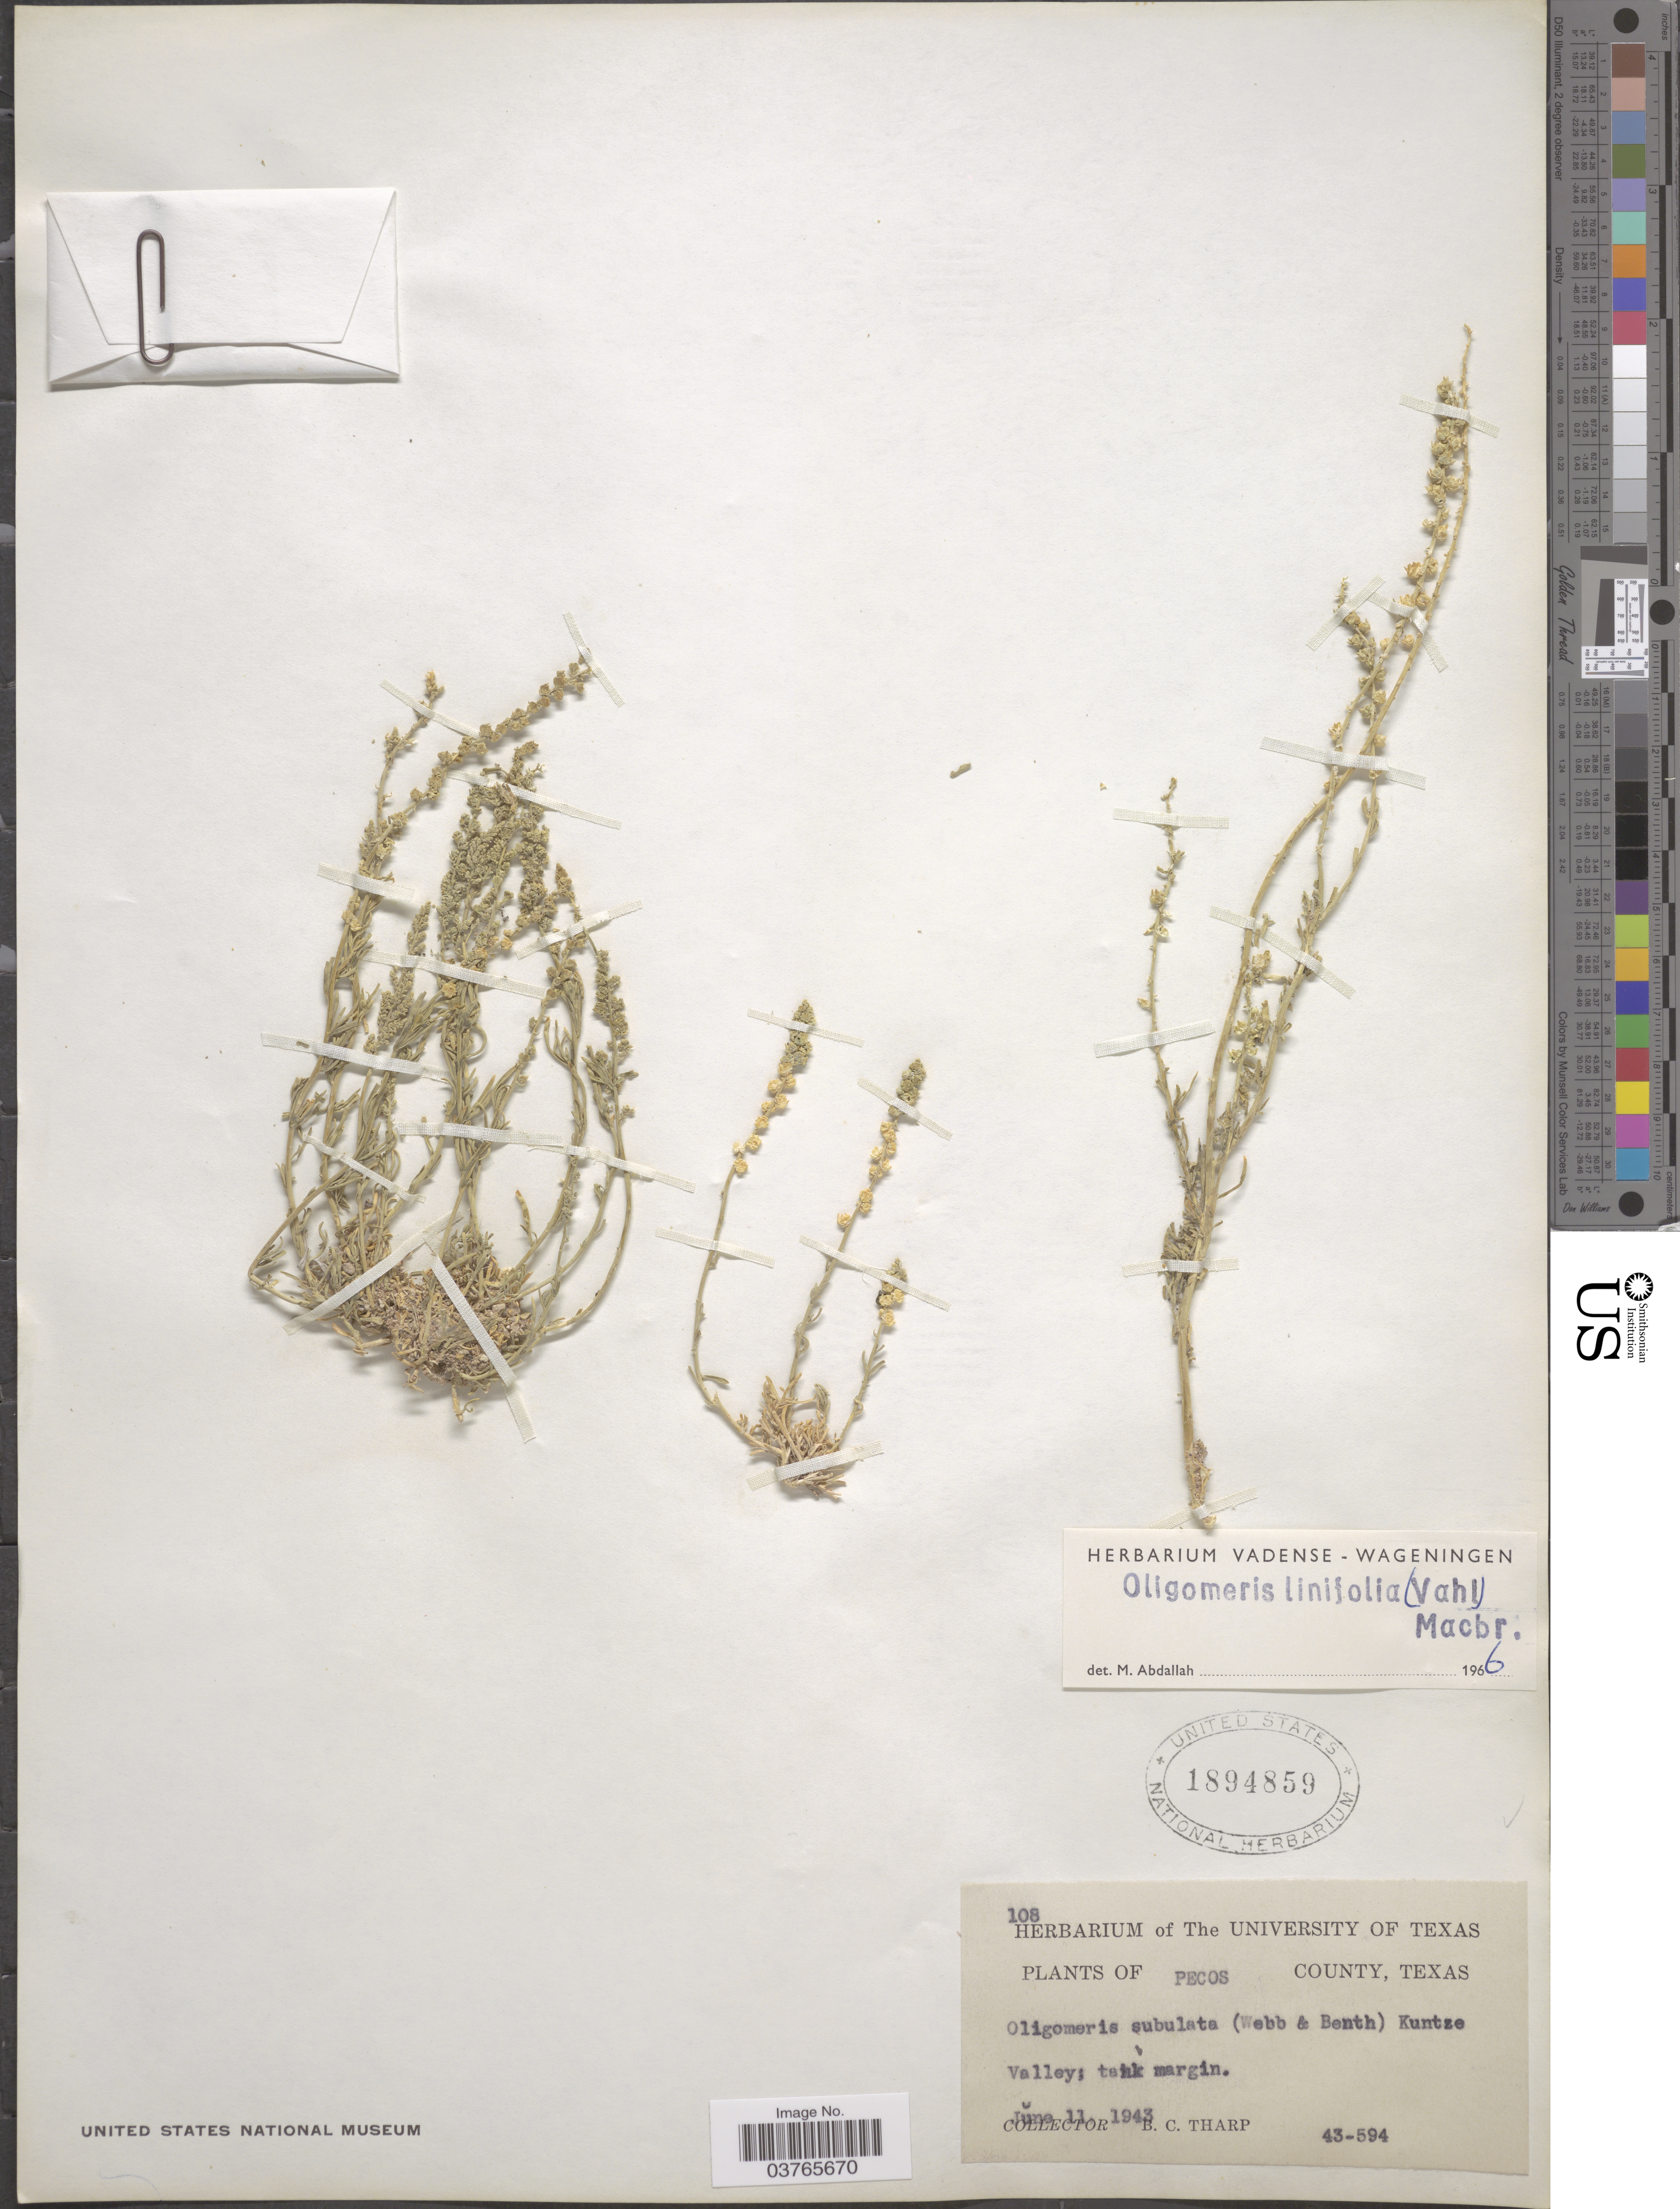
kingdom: Plantae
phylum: Tracheophyta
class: Magnoliopsida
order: Brassicales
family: Resedaceae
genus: Oligomeris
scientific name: Oligomeris linifolia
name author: (Vahl) J.F. Macbr.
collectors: B. C. Tharp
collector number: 43-594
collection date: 1943-06-11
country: United States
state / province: Texas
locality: Pecos County. Valley; tank margin.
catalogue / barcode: US 1894859